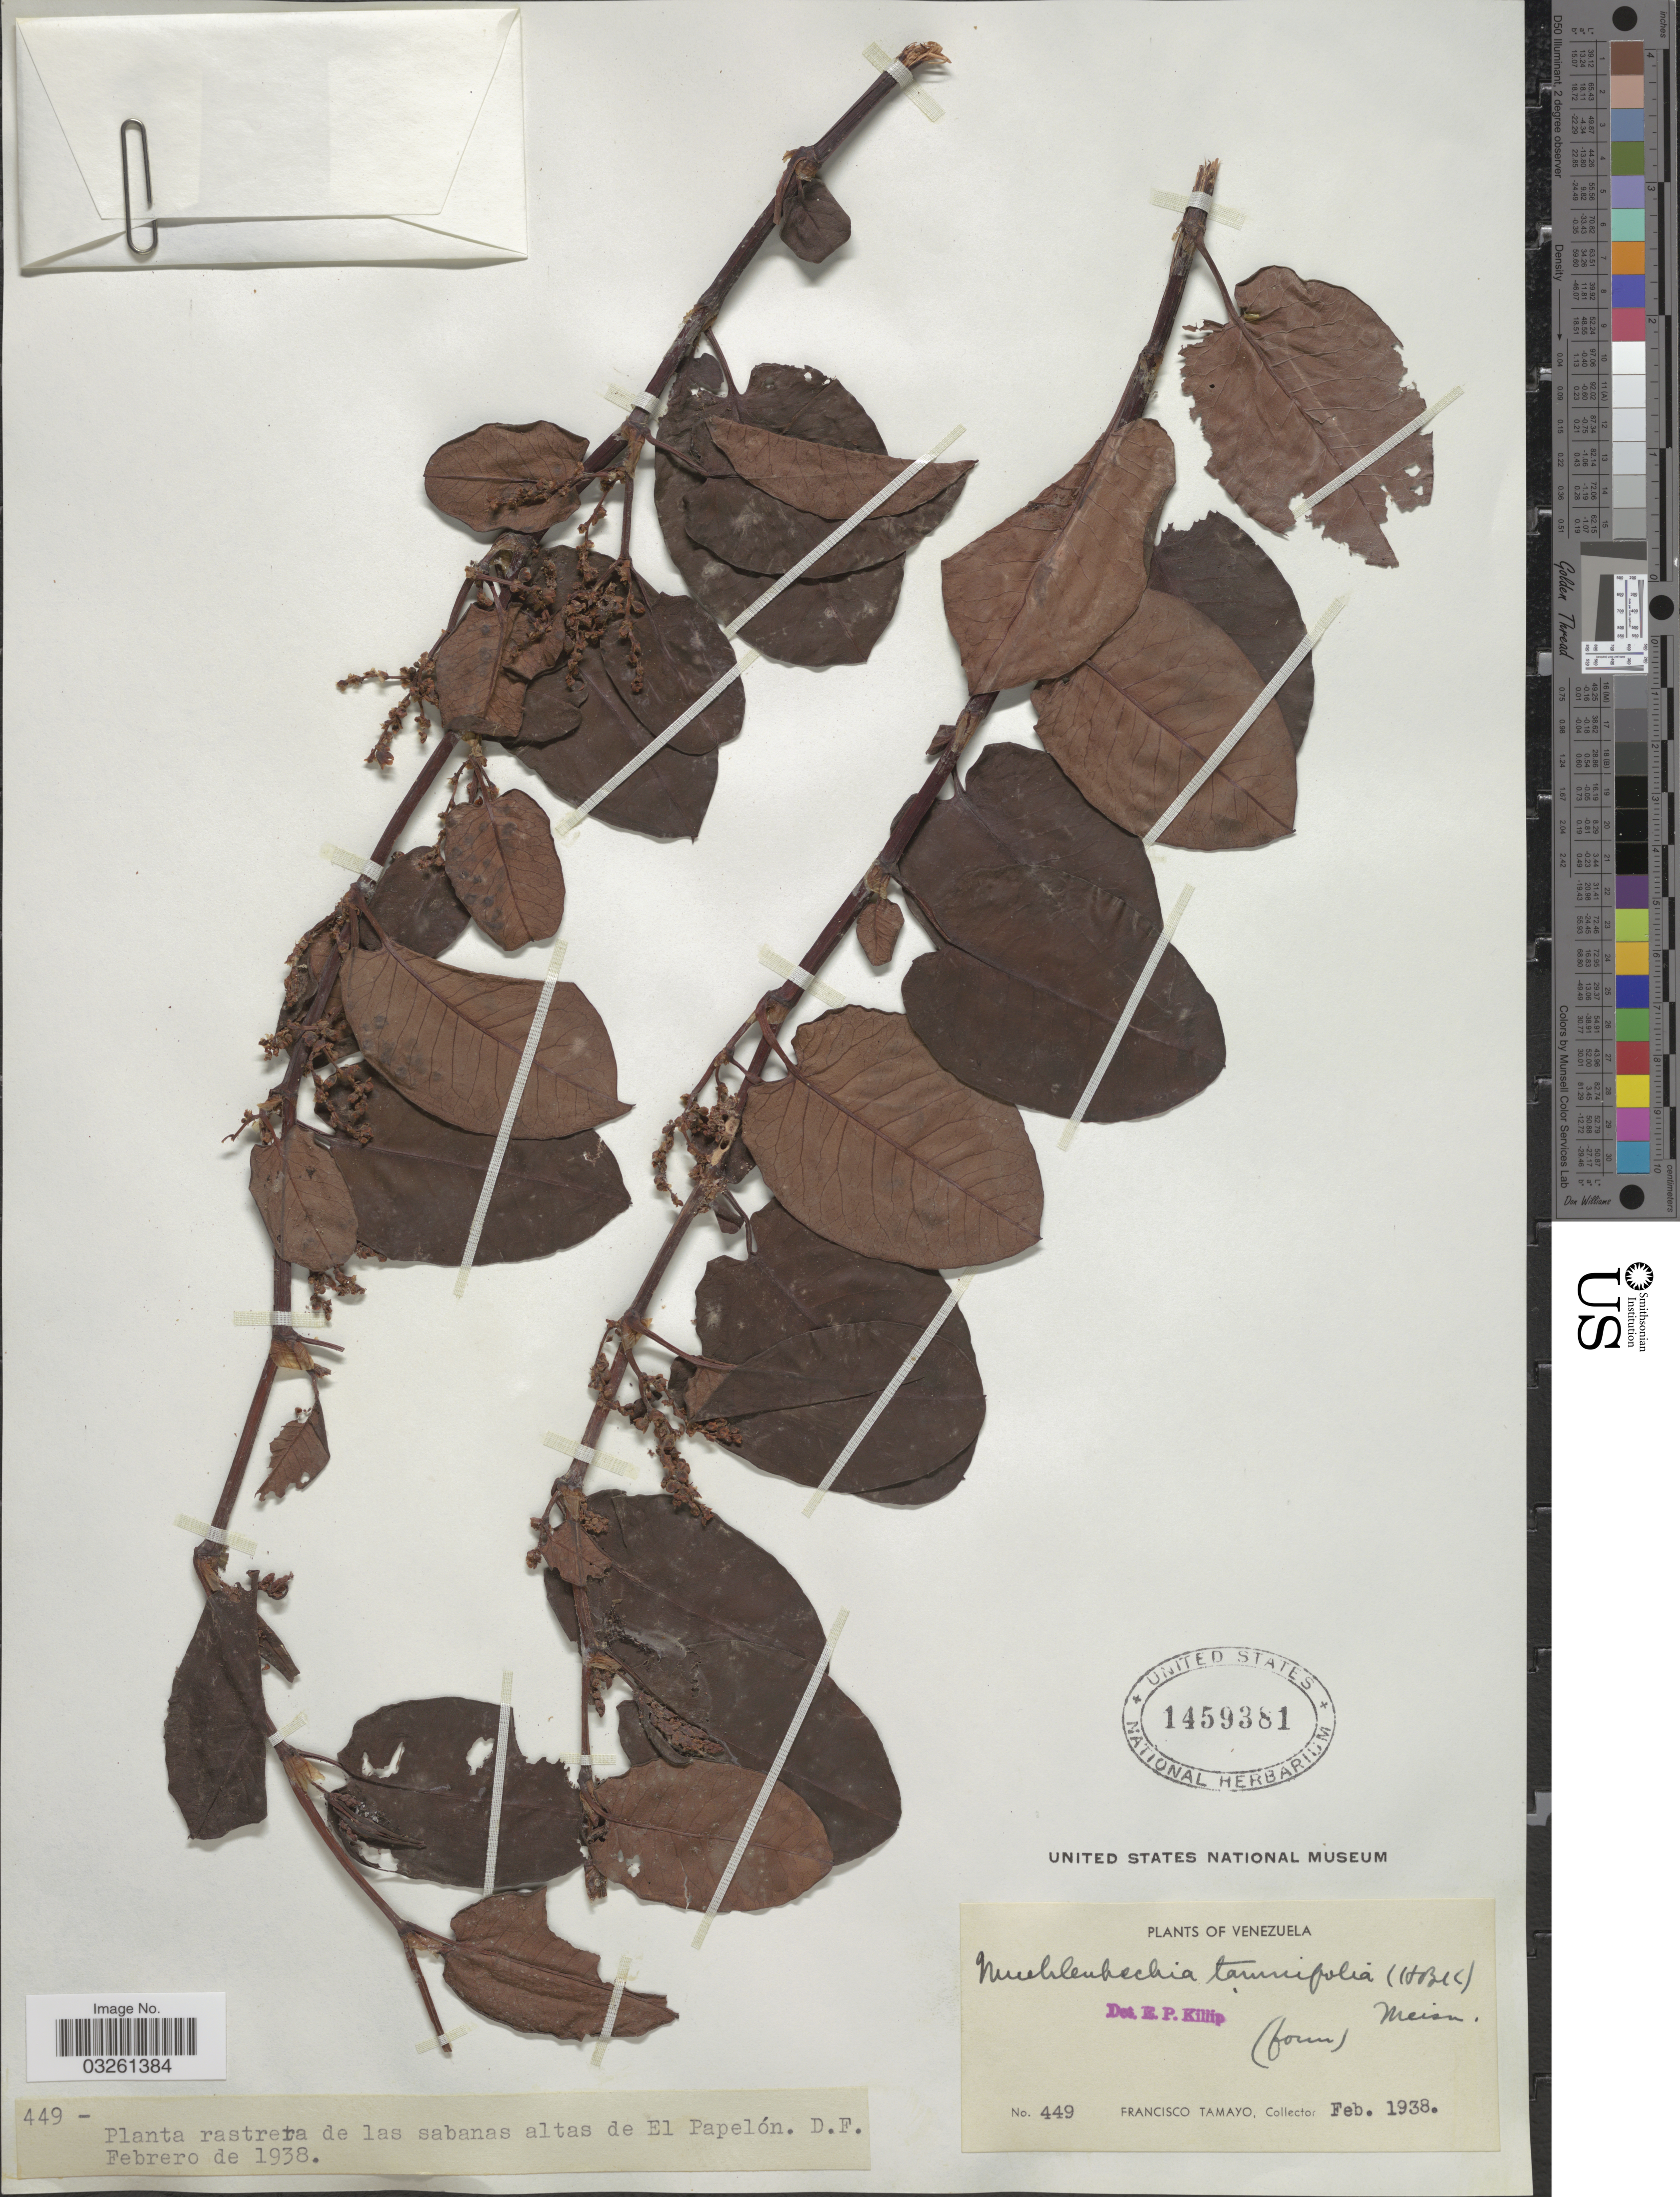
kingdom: Plantae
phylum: Tracheophyta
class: Magnoliopsida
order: Caryophyllales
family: Polygonaceae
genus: Muehlenbeckia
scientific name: Muehlenbeckia tamnifolia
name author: (Kunth) Meisn.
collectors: F. Tamayo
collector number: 449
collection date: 1938-02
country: Venezuela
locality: Las sabanas altas de El Papelón. D. F.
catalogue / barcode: US 1459381